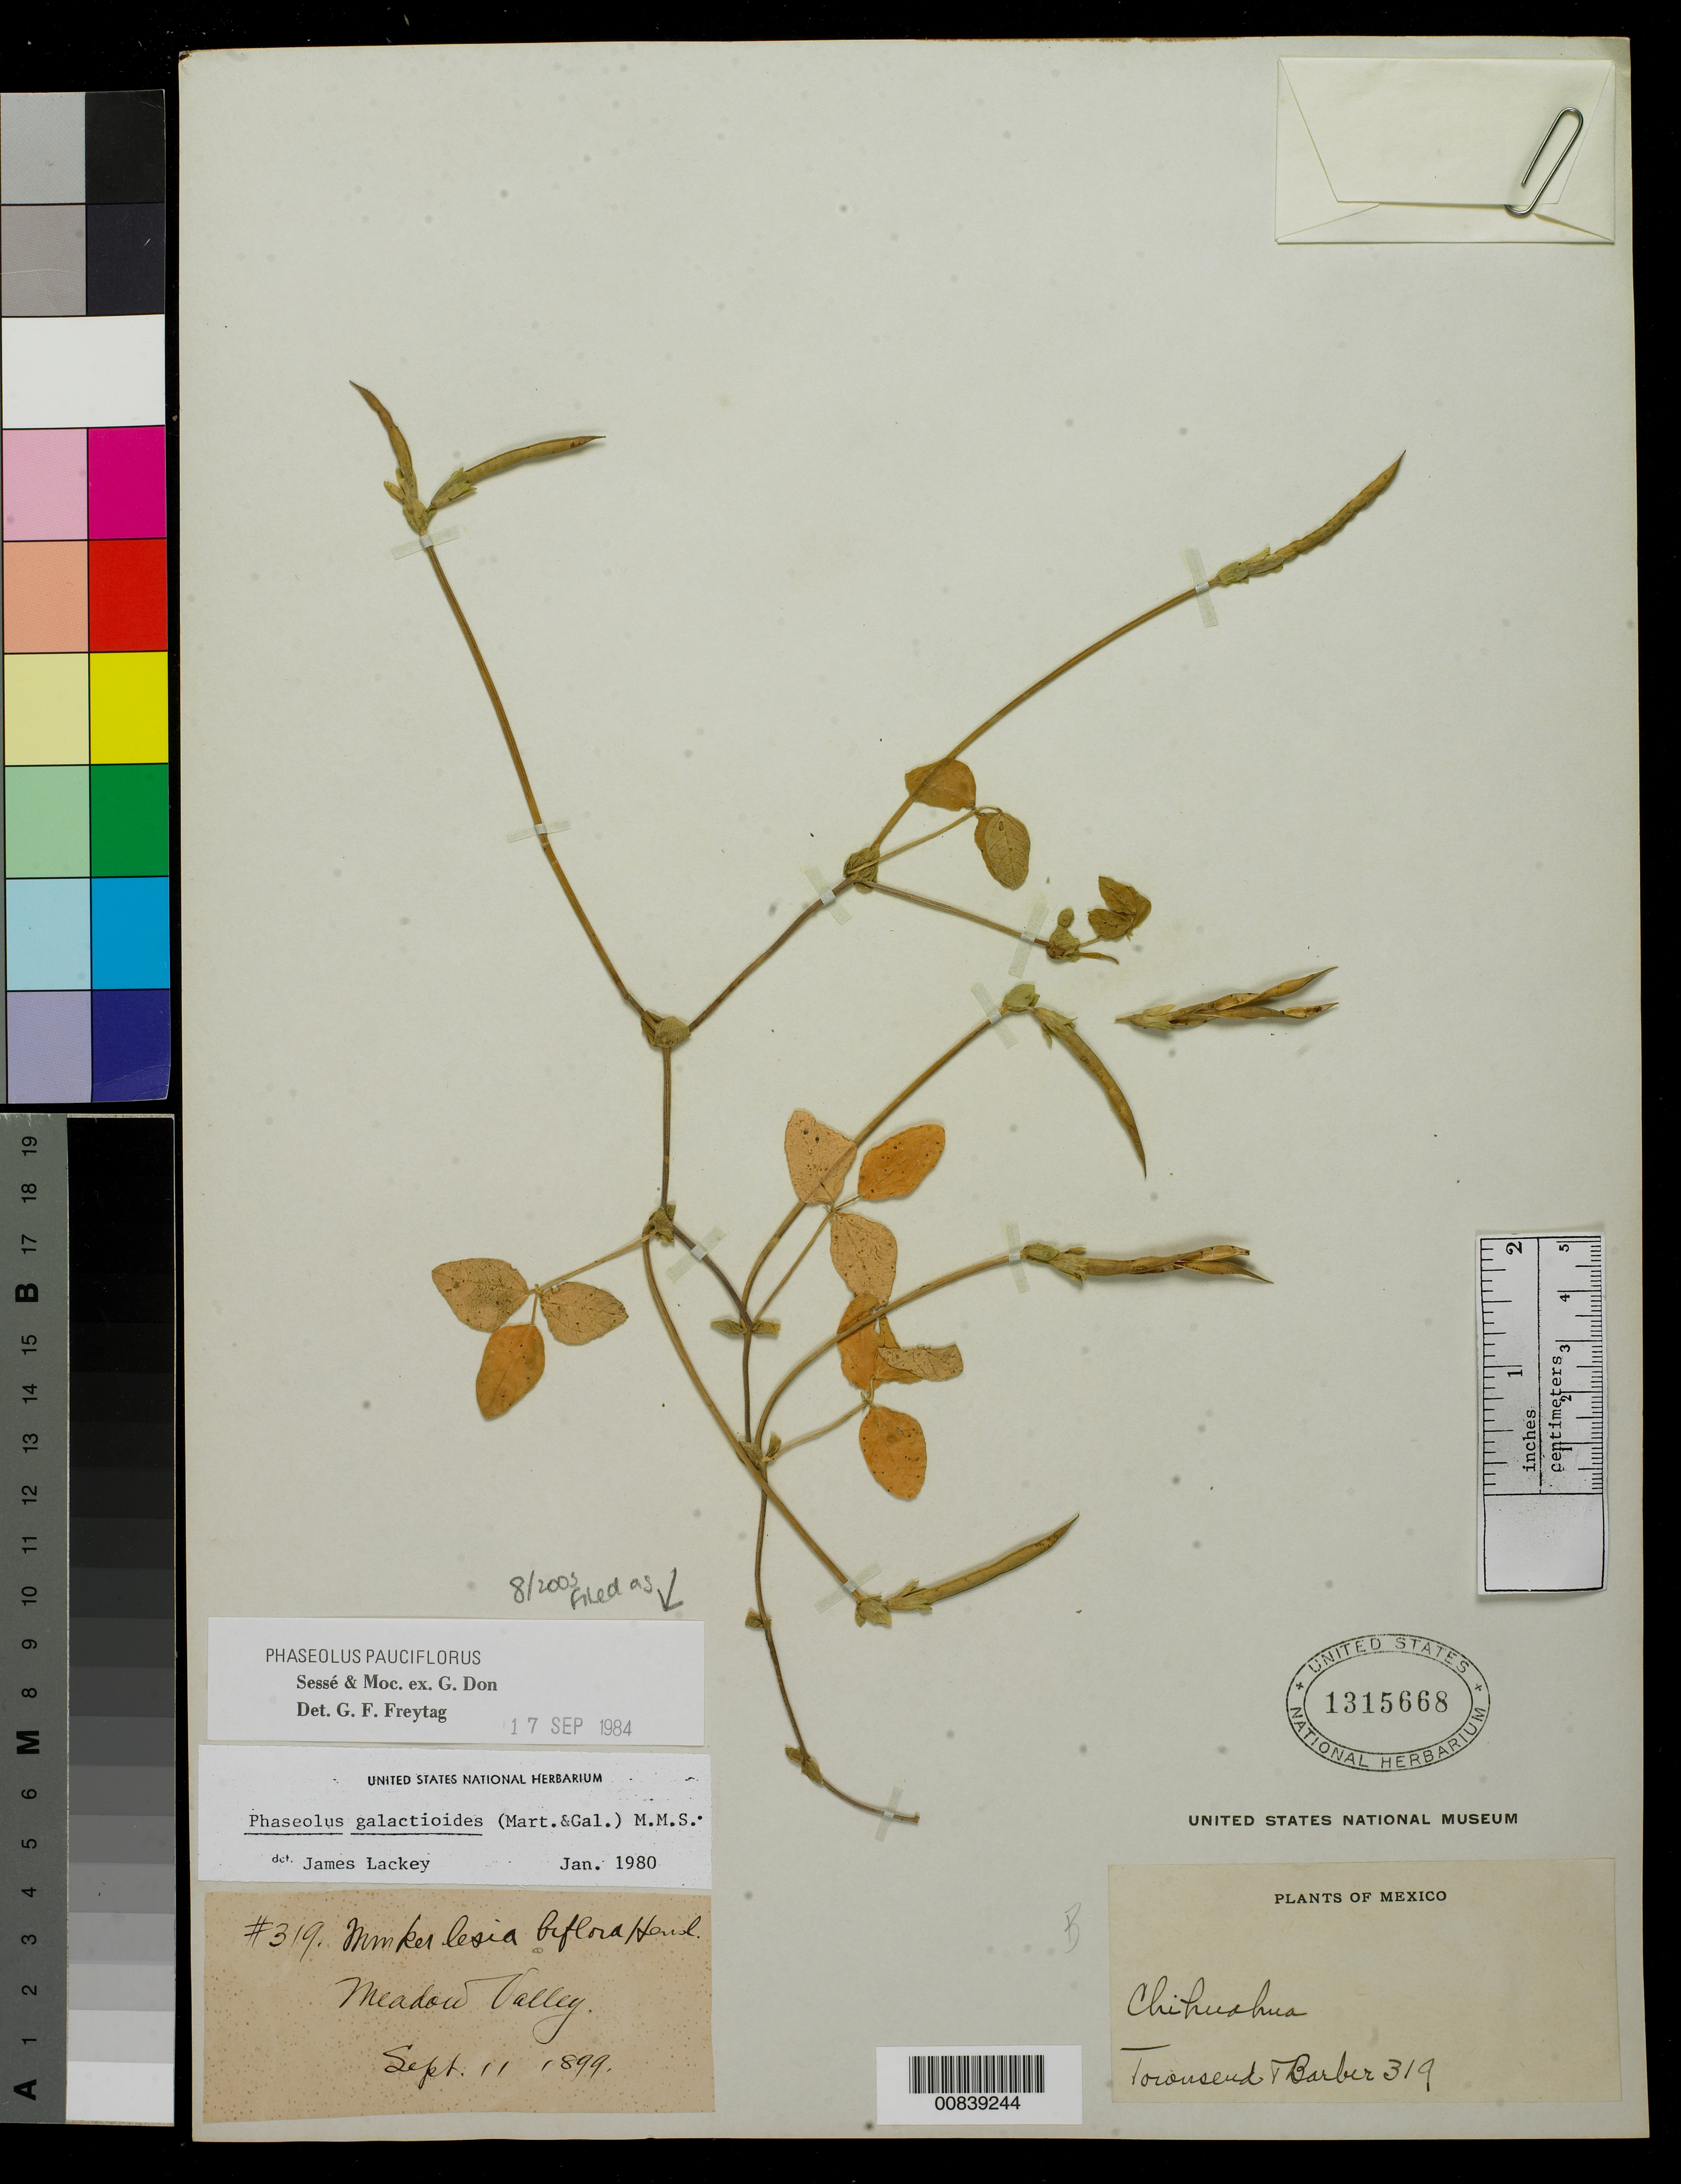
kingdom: Plantae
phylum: Tracheophyta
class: Magnoliopsida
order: Fabales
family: Fabaceae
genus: Phaseolus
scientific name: Phaseolus pauciflorus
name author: Sessé & Moc. ex G. Don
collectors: C. H. T. Townsend & C. Barber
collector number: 319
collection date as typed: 11 Sep 1899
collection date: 1899-09-11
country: Mexico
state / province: Chihuahua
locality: Meadow Valley, Chihuahua.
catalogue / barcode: US 1315668